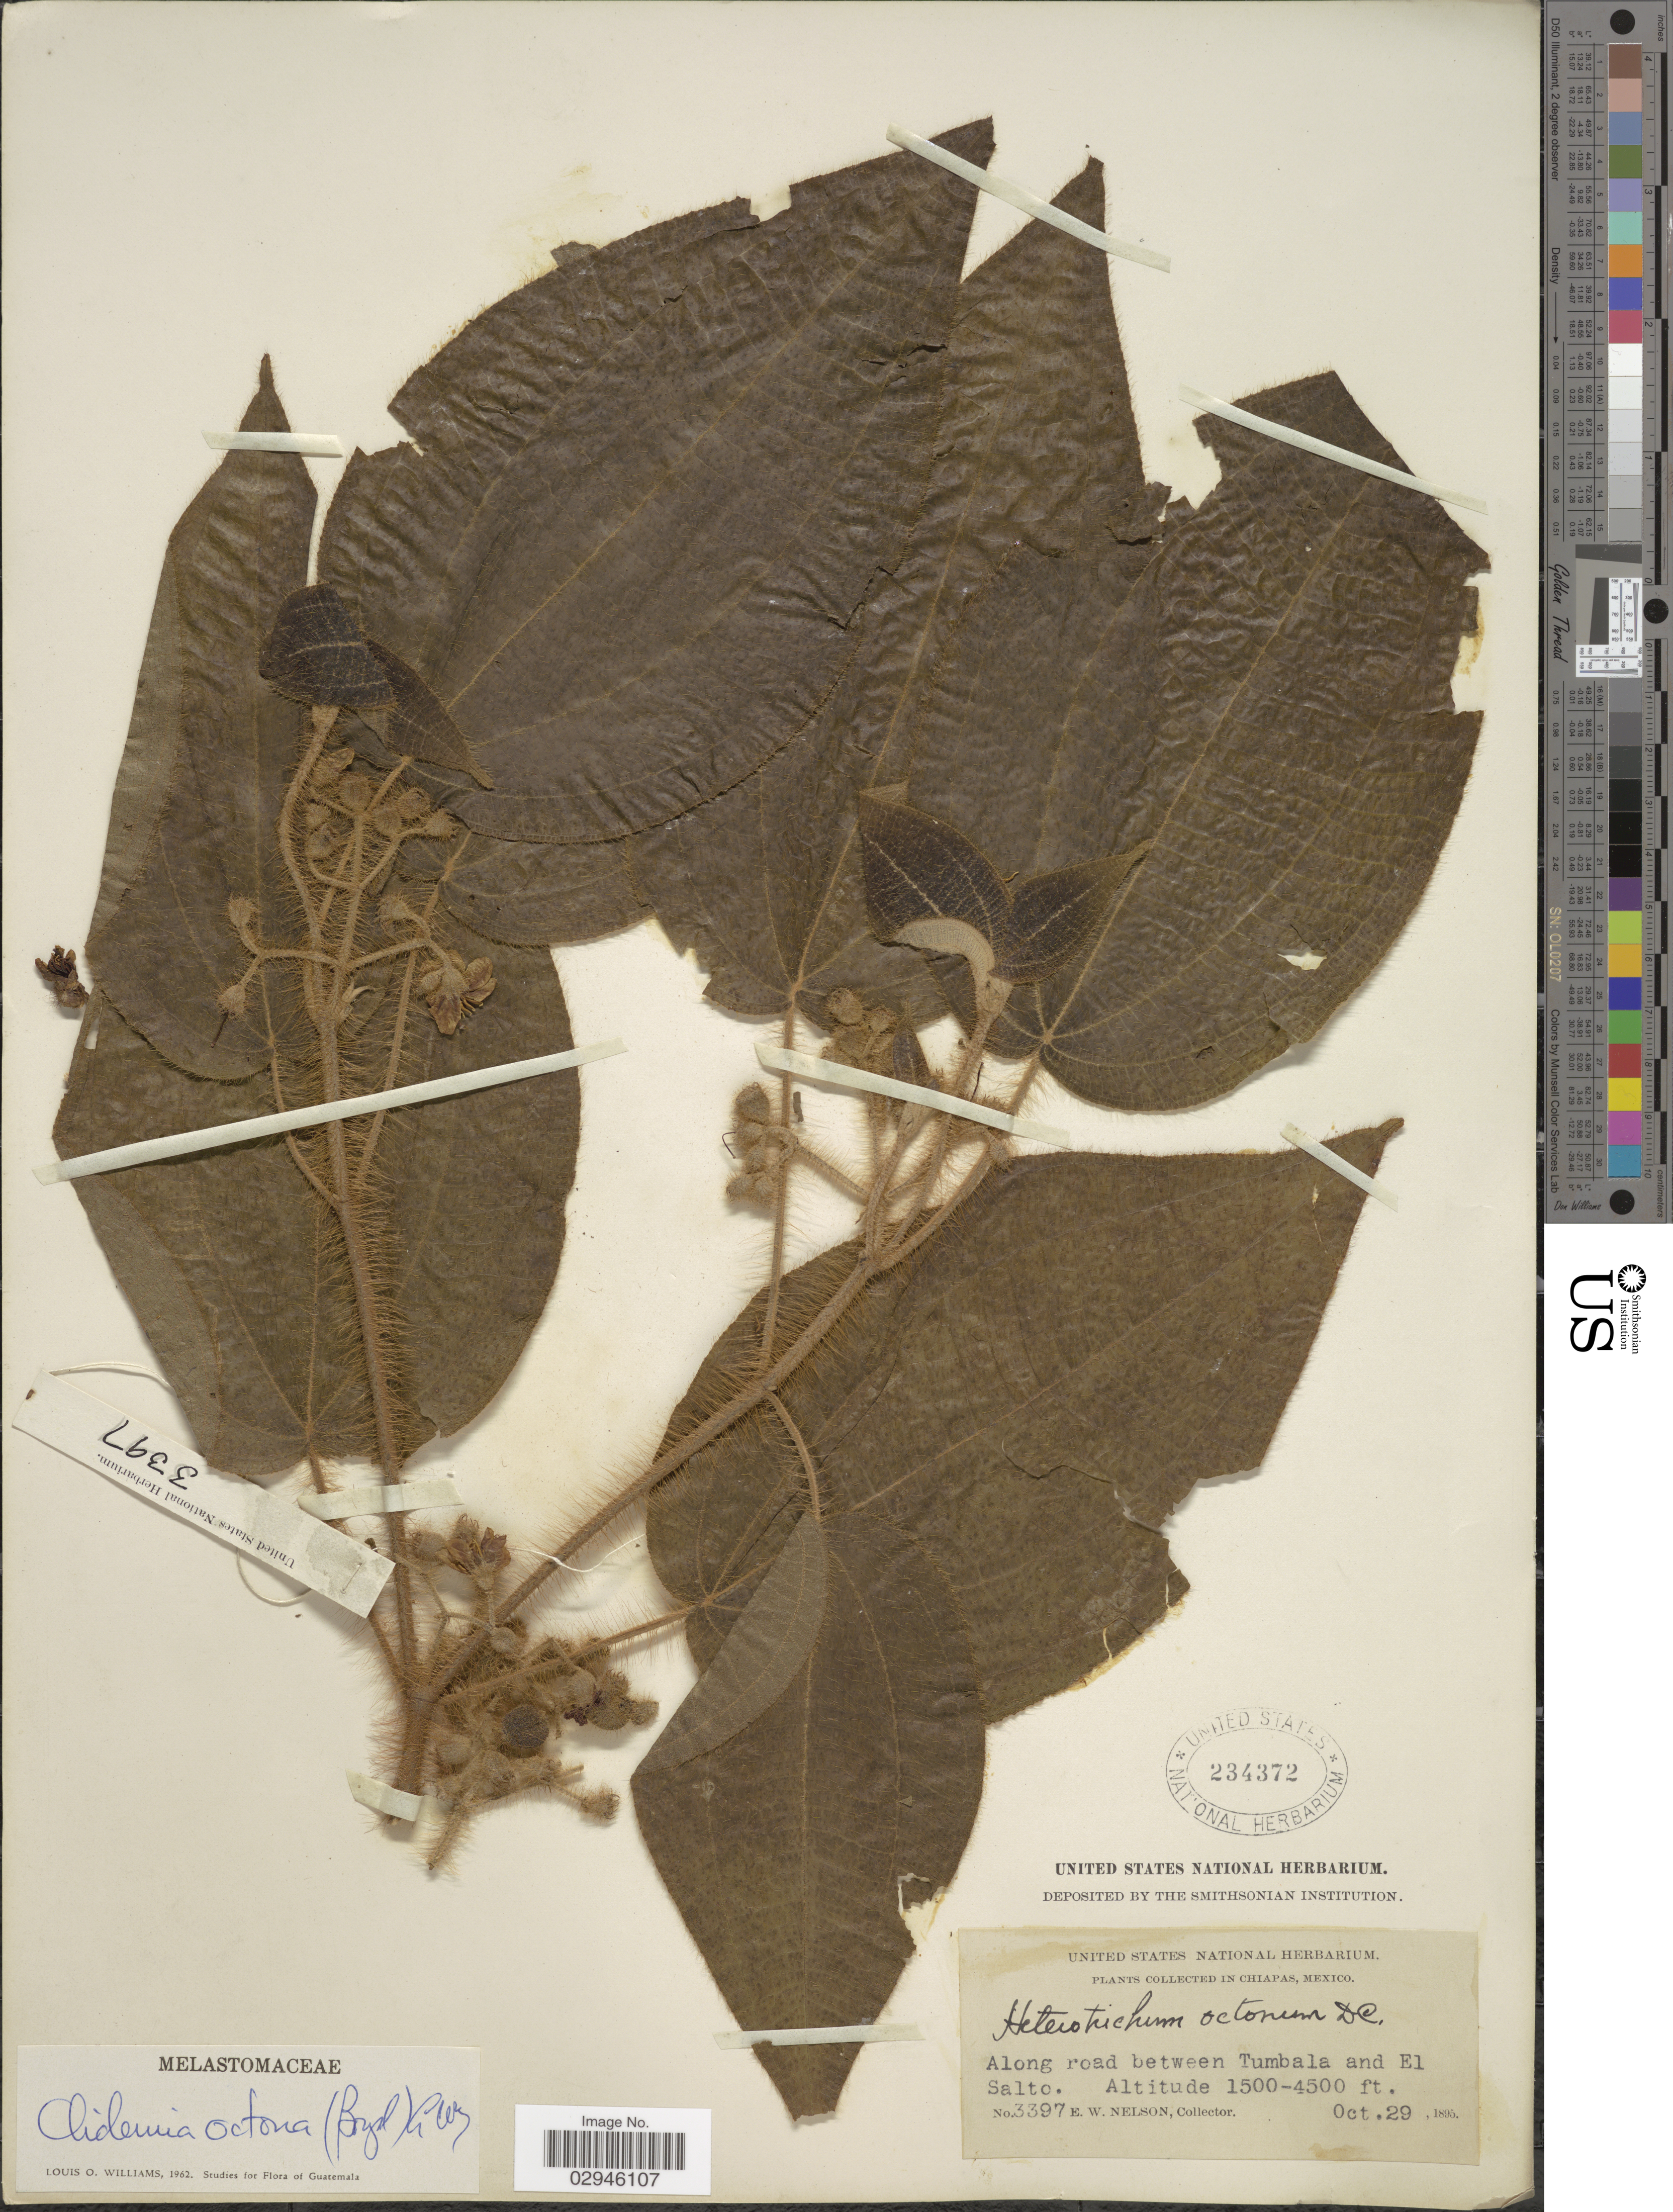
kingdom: Plantae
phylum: Tracheophyta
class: Magnoliopsida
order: Myrtales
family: Melastomataceae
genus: Heterotrichum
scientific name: Heterotrichum octonum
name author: (Bonpl.) DC.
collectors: E. W. Nelson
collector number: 3397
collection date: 1895-10-29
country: Mexico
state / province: Chiapas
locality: Along road between Tumbala and El Salto.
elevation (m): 457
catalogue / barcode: US 234372